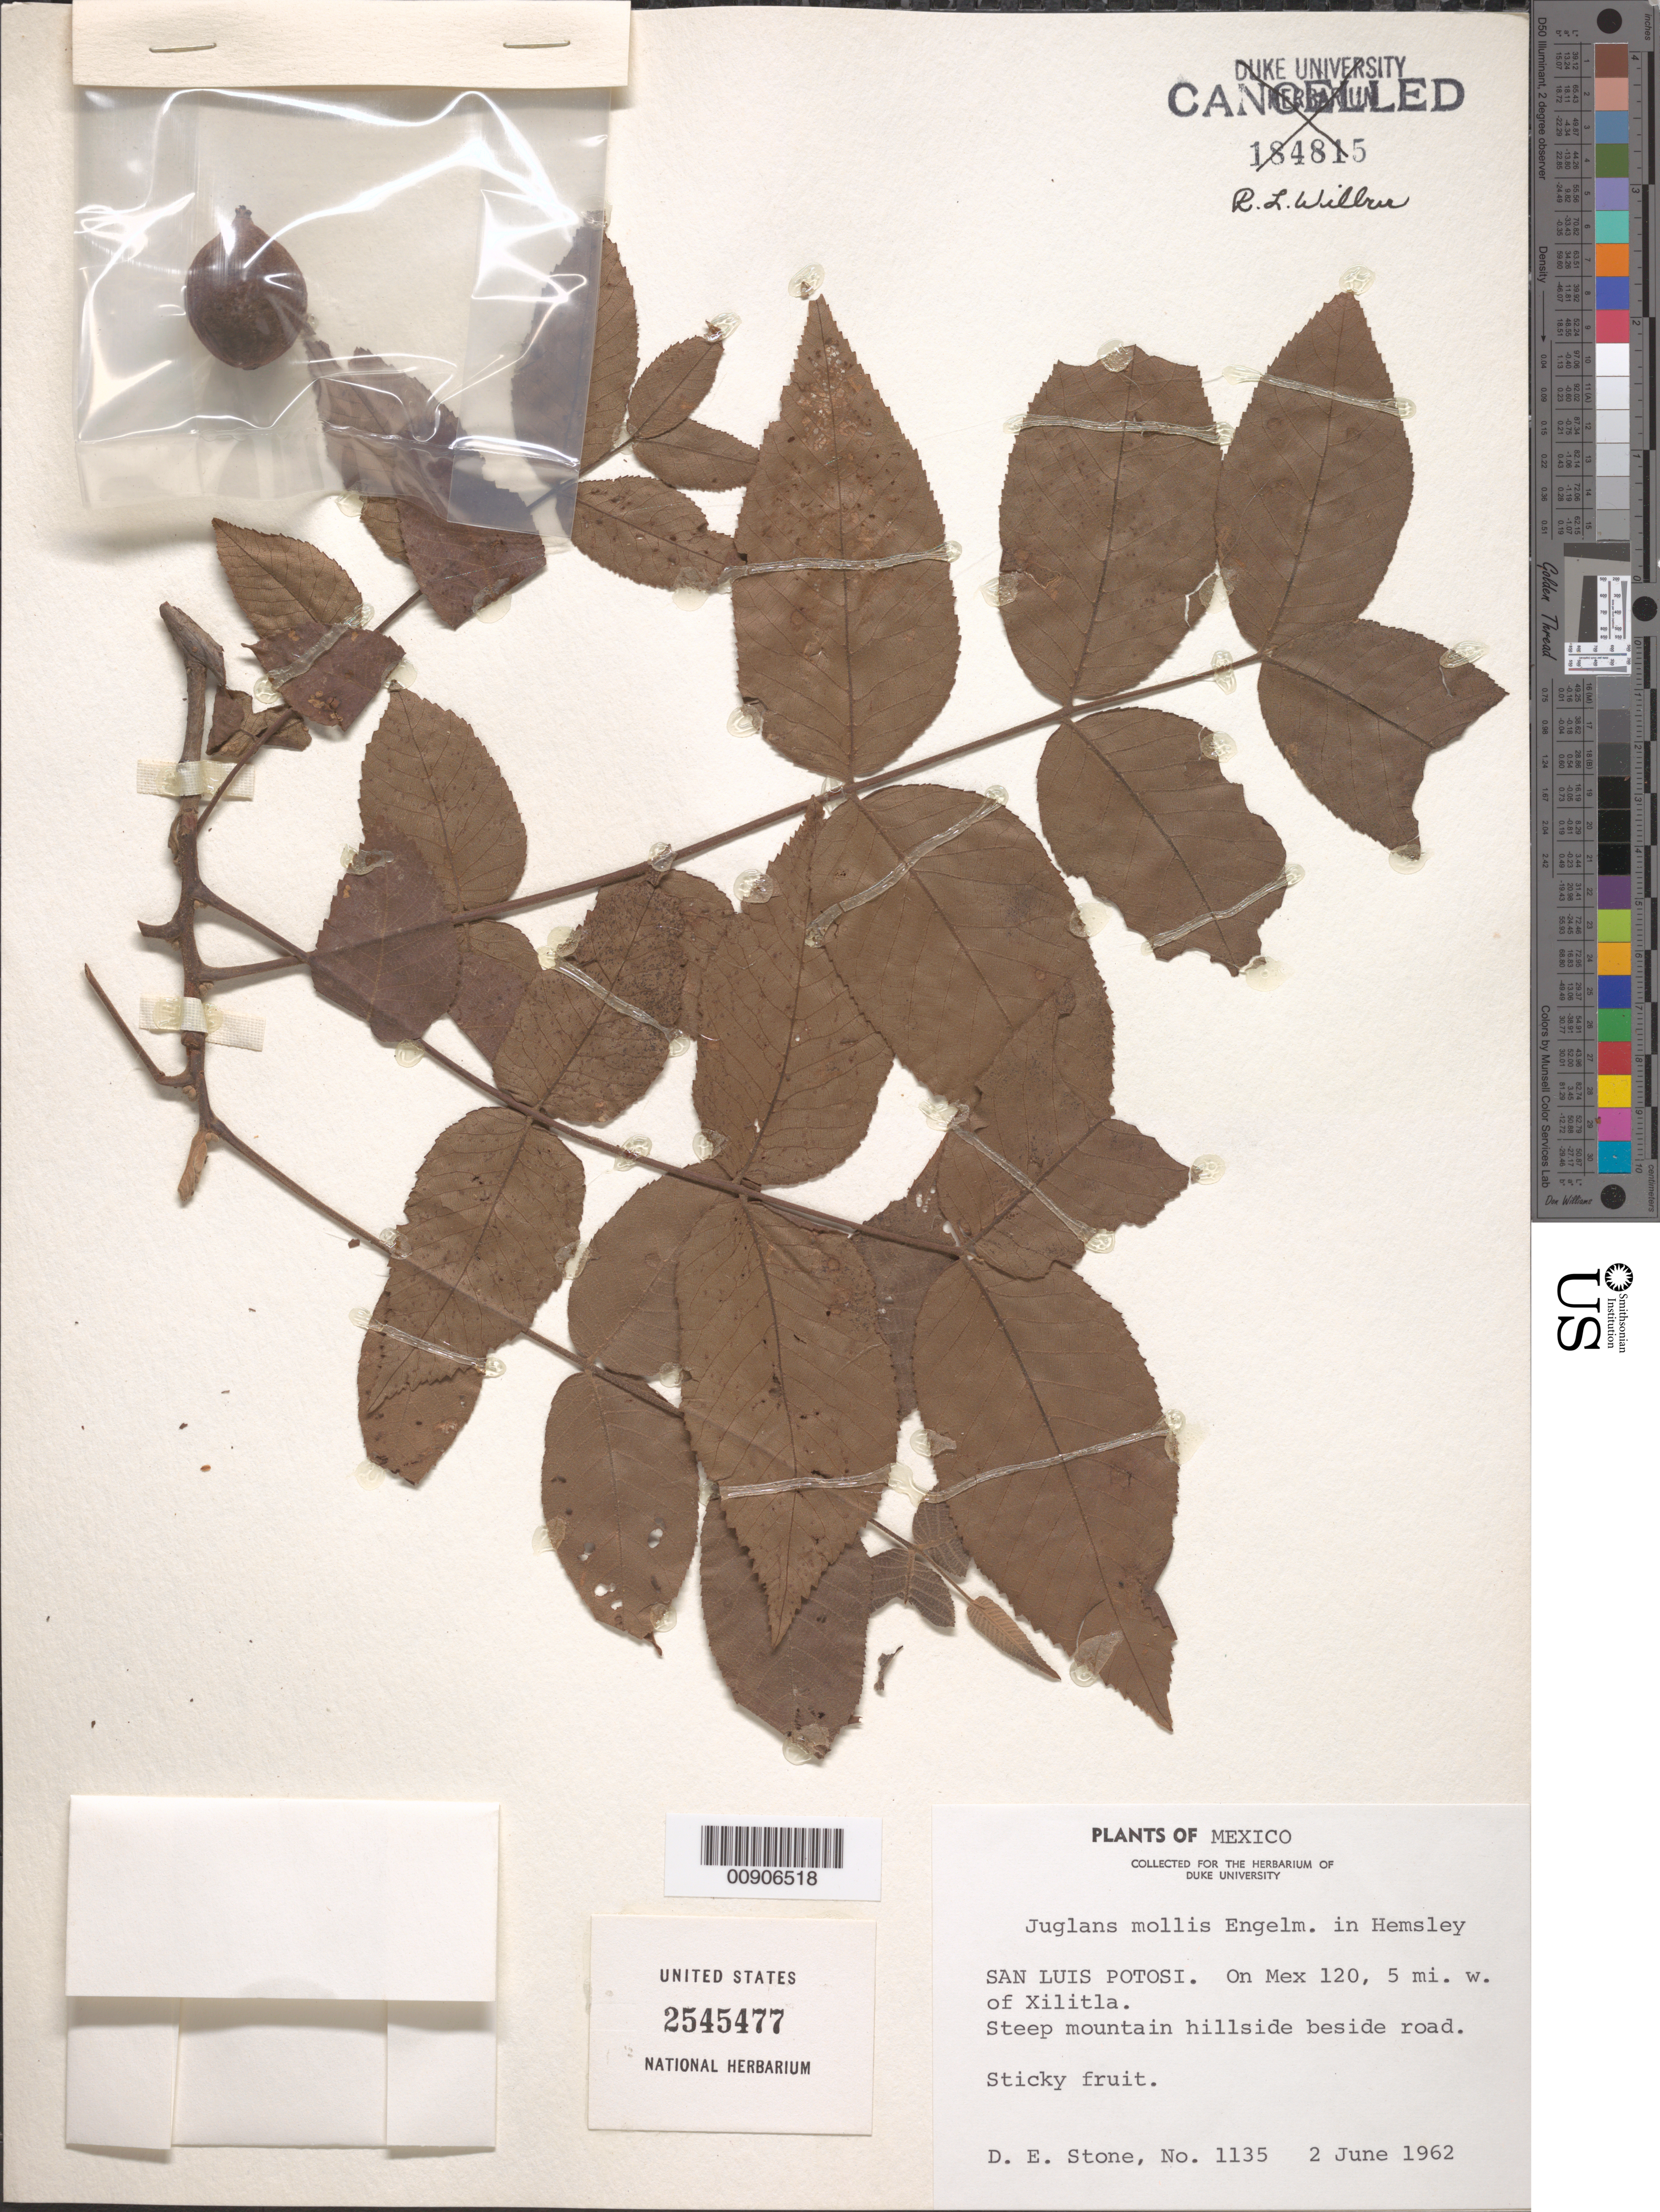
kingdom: Plantae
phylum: Tracheophyta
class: Magnoliopsida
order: Fagales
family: Juglandaceae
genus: Juglans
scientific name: Juglans mollis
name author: Engelm. ex Hemsl.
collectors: D. E. Stone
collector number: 1135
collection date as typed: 02 Jun 1962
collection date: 1962-06-02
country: Mexico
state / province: San Luis Potosí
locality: San Luis Potosí. On Mex 120, 5 mi. W of Xilitla.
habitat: Steep mountain hillside beside road.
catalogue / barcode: US 2545477